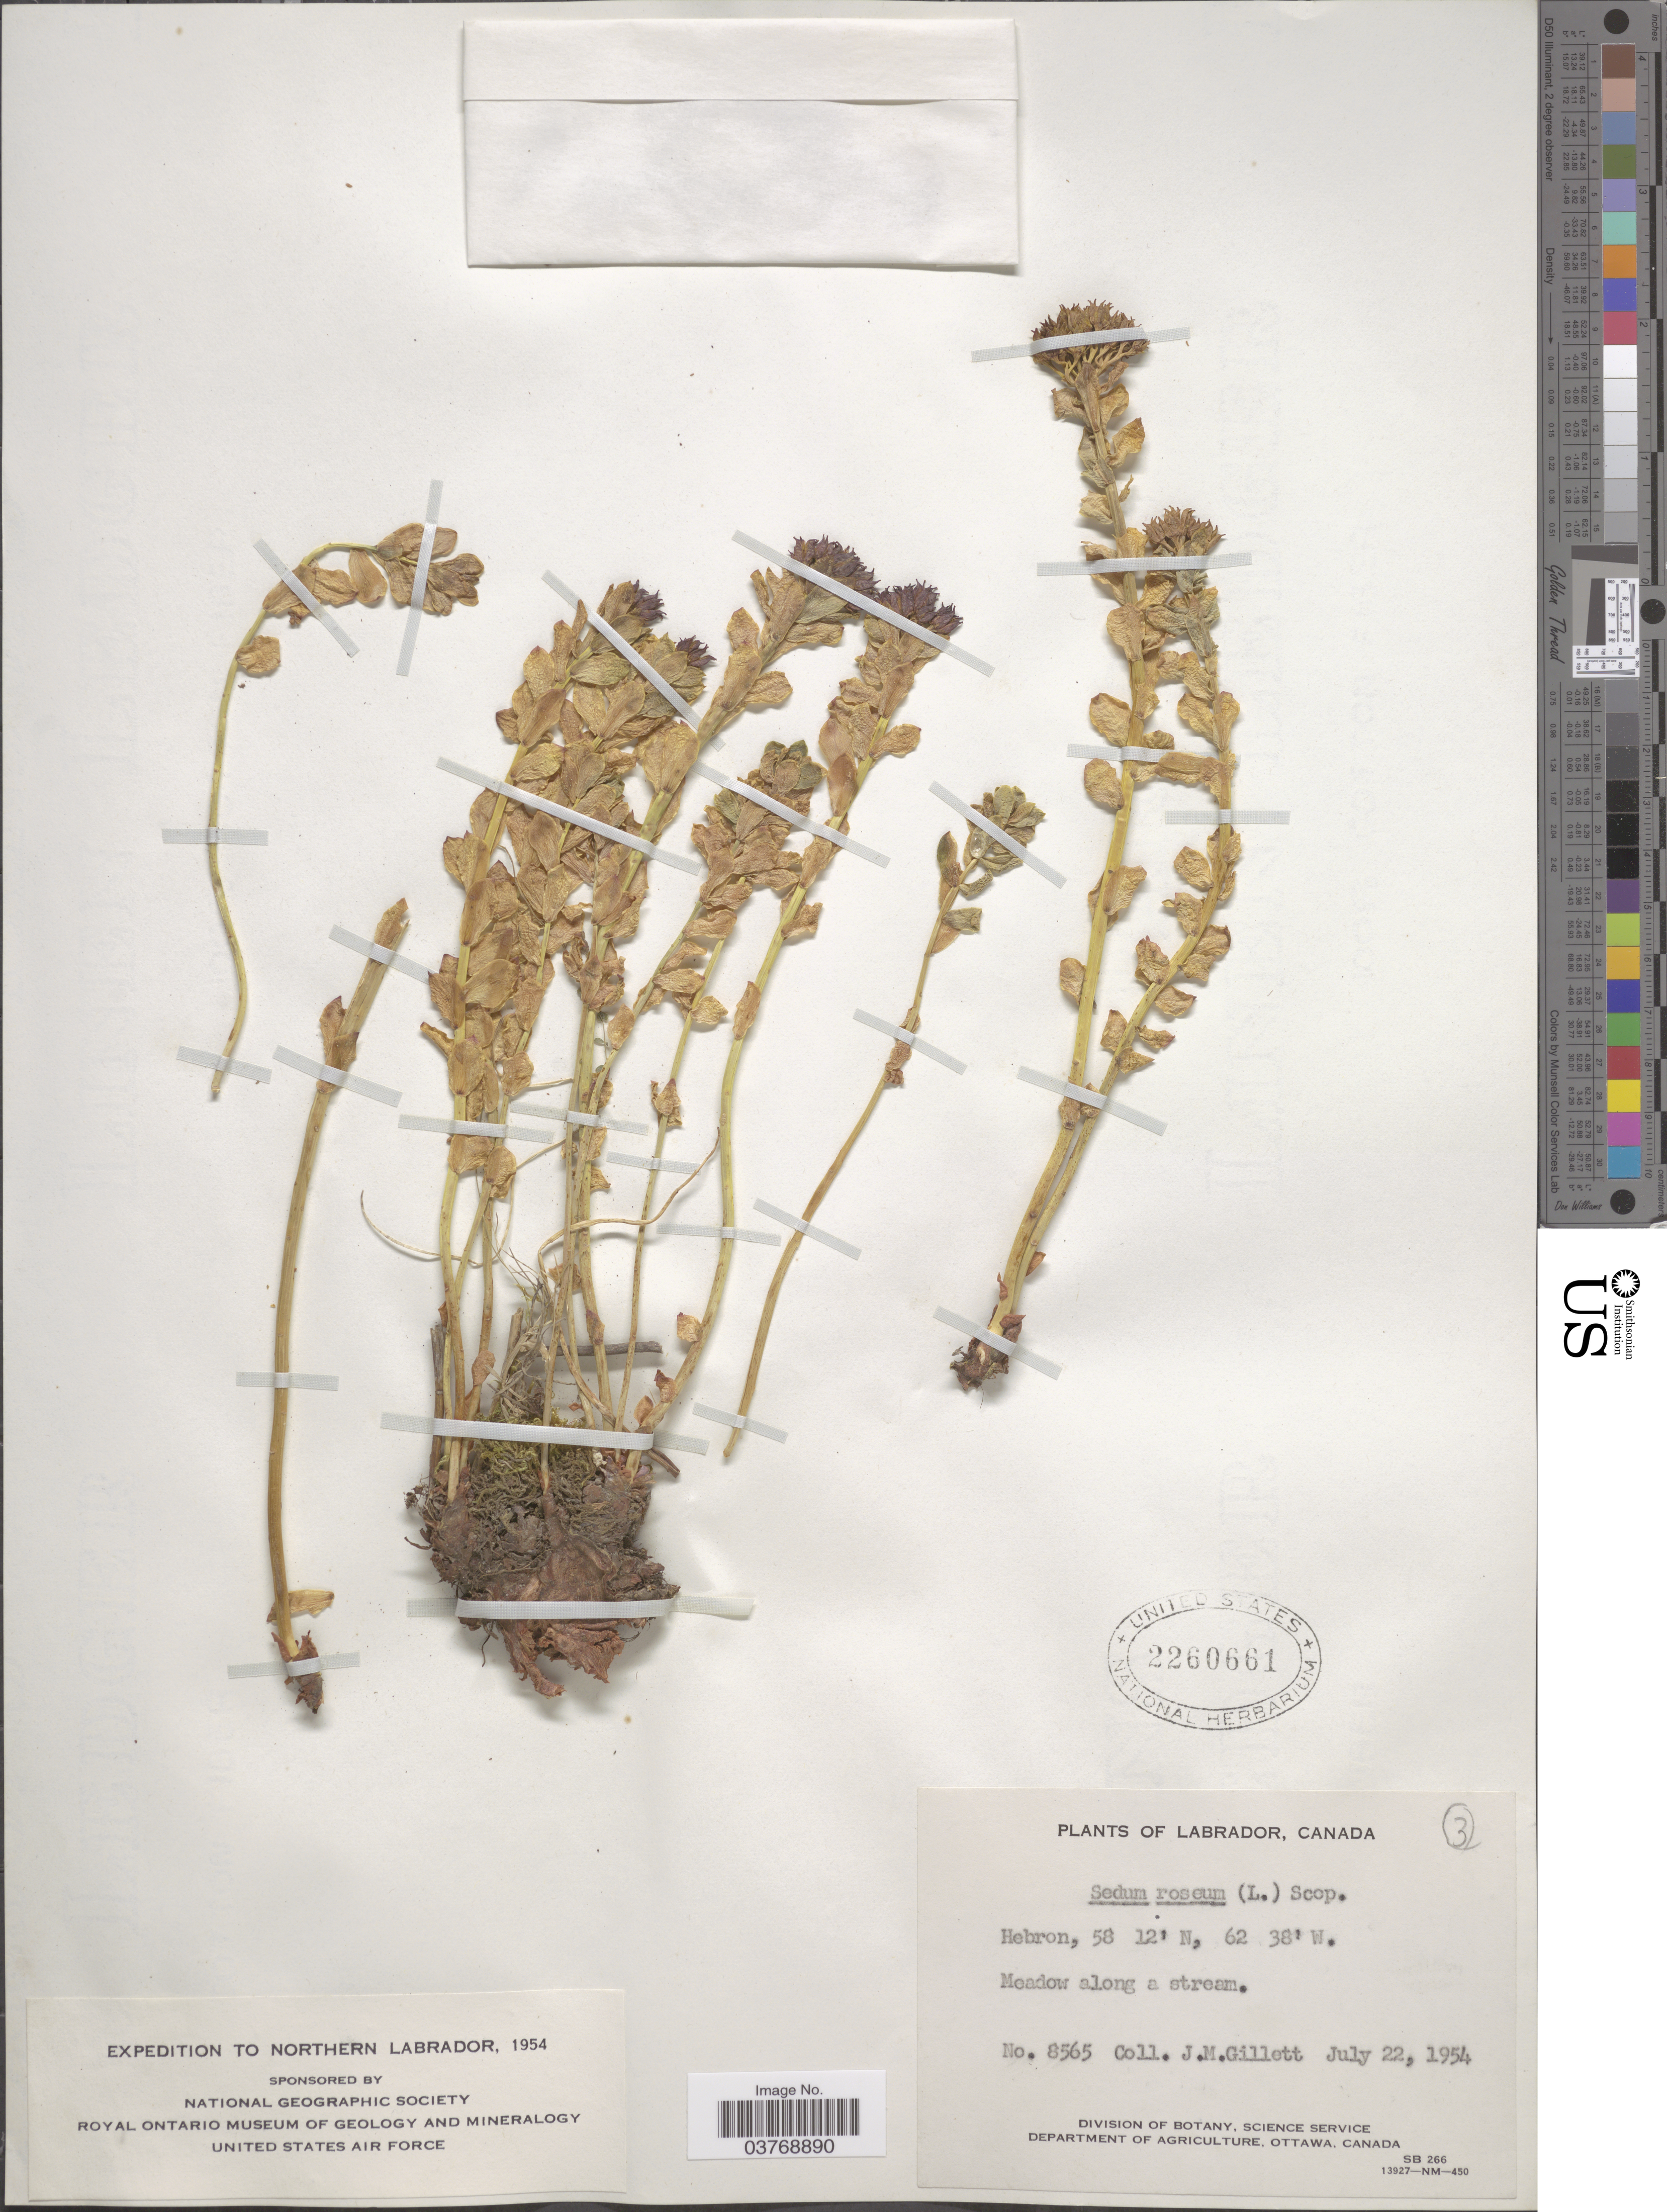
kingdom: Plantae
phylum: Tracheophyta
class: Magnoliopsida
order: Saxifragales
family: Crassulaceae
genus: Rhodiola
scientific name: Rhodiola rosea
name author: L.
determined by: Strong, Mark T., (BOT), Smithsonian Institution - National Museum of Natural History (UNITED STATES)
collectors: J. M. Gillett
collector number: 8565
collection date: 1954-07-22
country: Canada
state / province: Newfoundland and Labrador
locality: Northern Labrador. Labrador.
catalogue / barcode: US 2260661